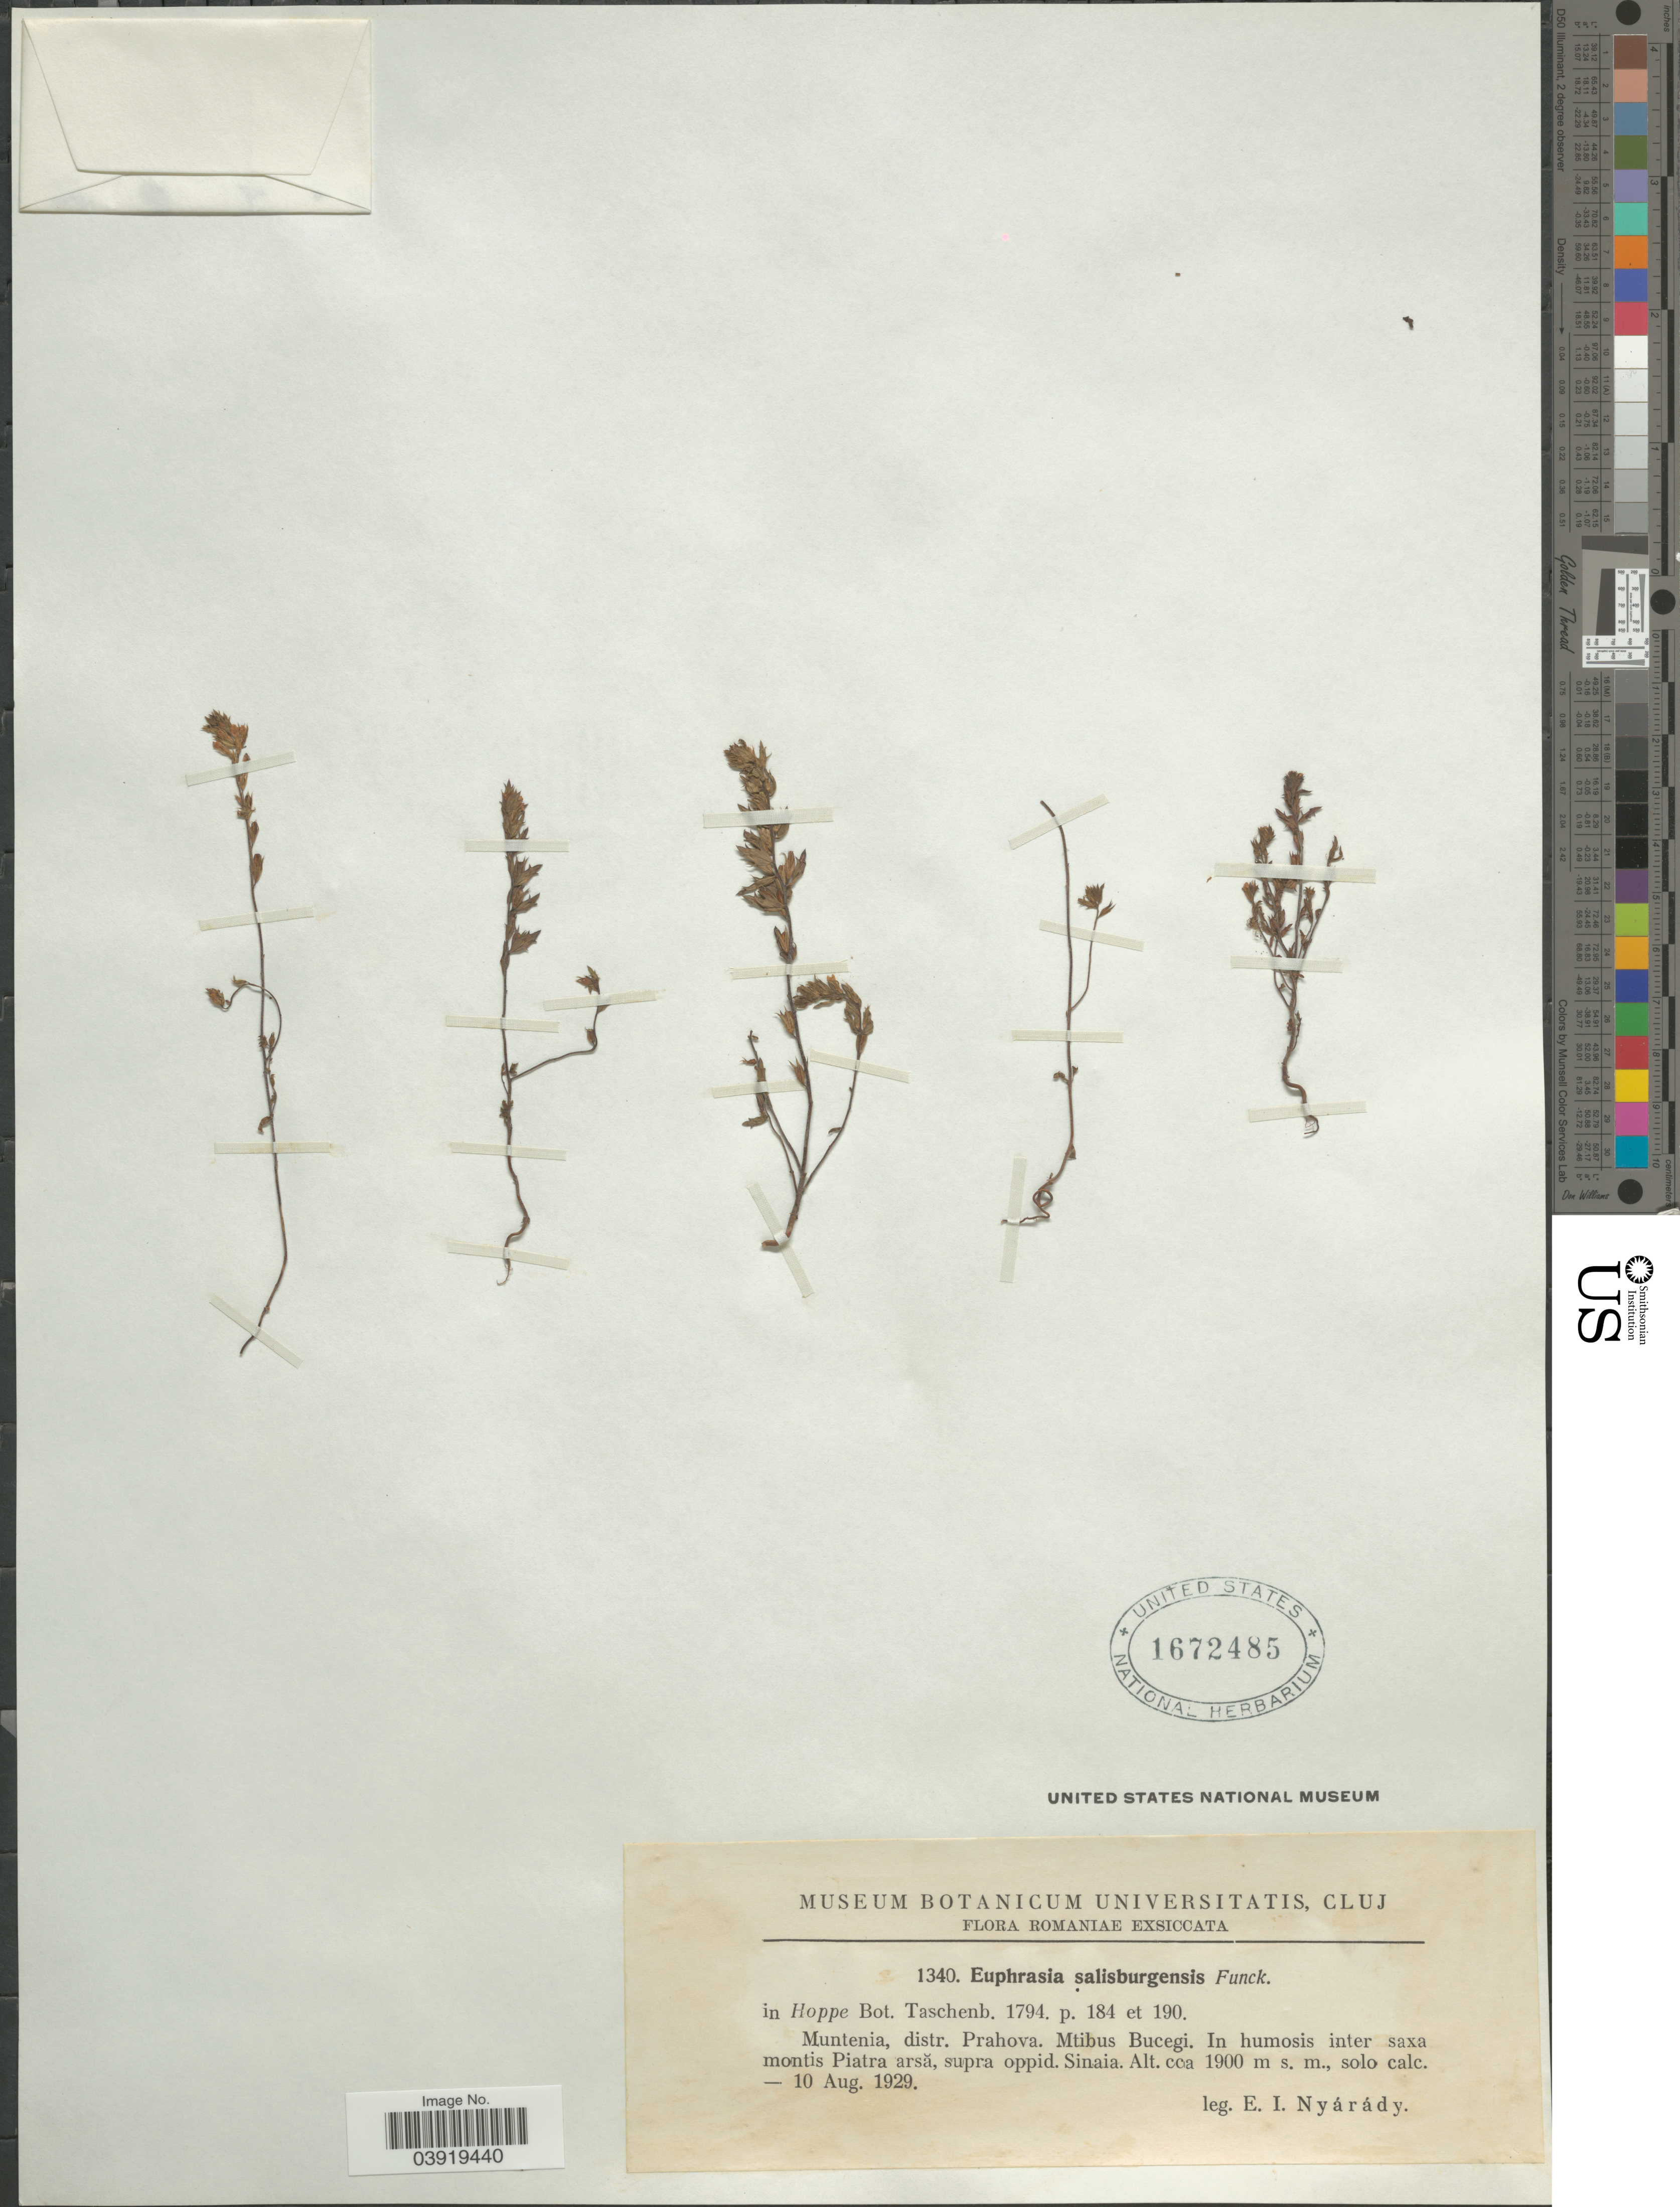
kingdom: Plantae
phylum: Tracheophyta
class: Magnoliopsida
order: Lamiales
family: Orobanchaceae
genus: Euphrasia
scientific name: Euphrasia salisburgensis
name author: Funck ex Hoppe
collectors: E. Nyárády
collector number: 1340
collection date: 1929-08-10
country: Romania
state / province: Prahova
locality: Muntenia, distr. Prahova. Mtibus Bucegi. In humosis inter saxa montis Piatra arsă, supra oppid. Sinaia.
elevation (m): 1900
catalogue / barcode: US 1672485